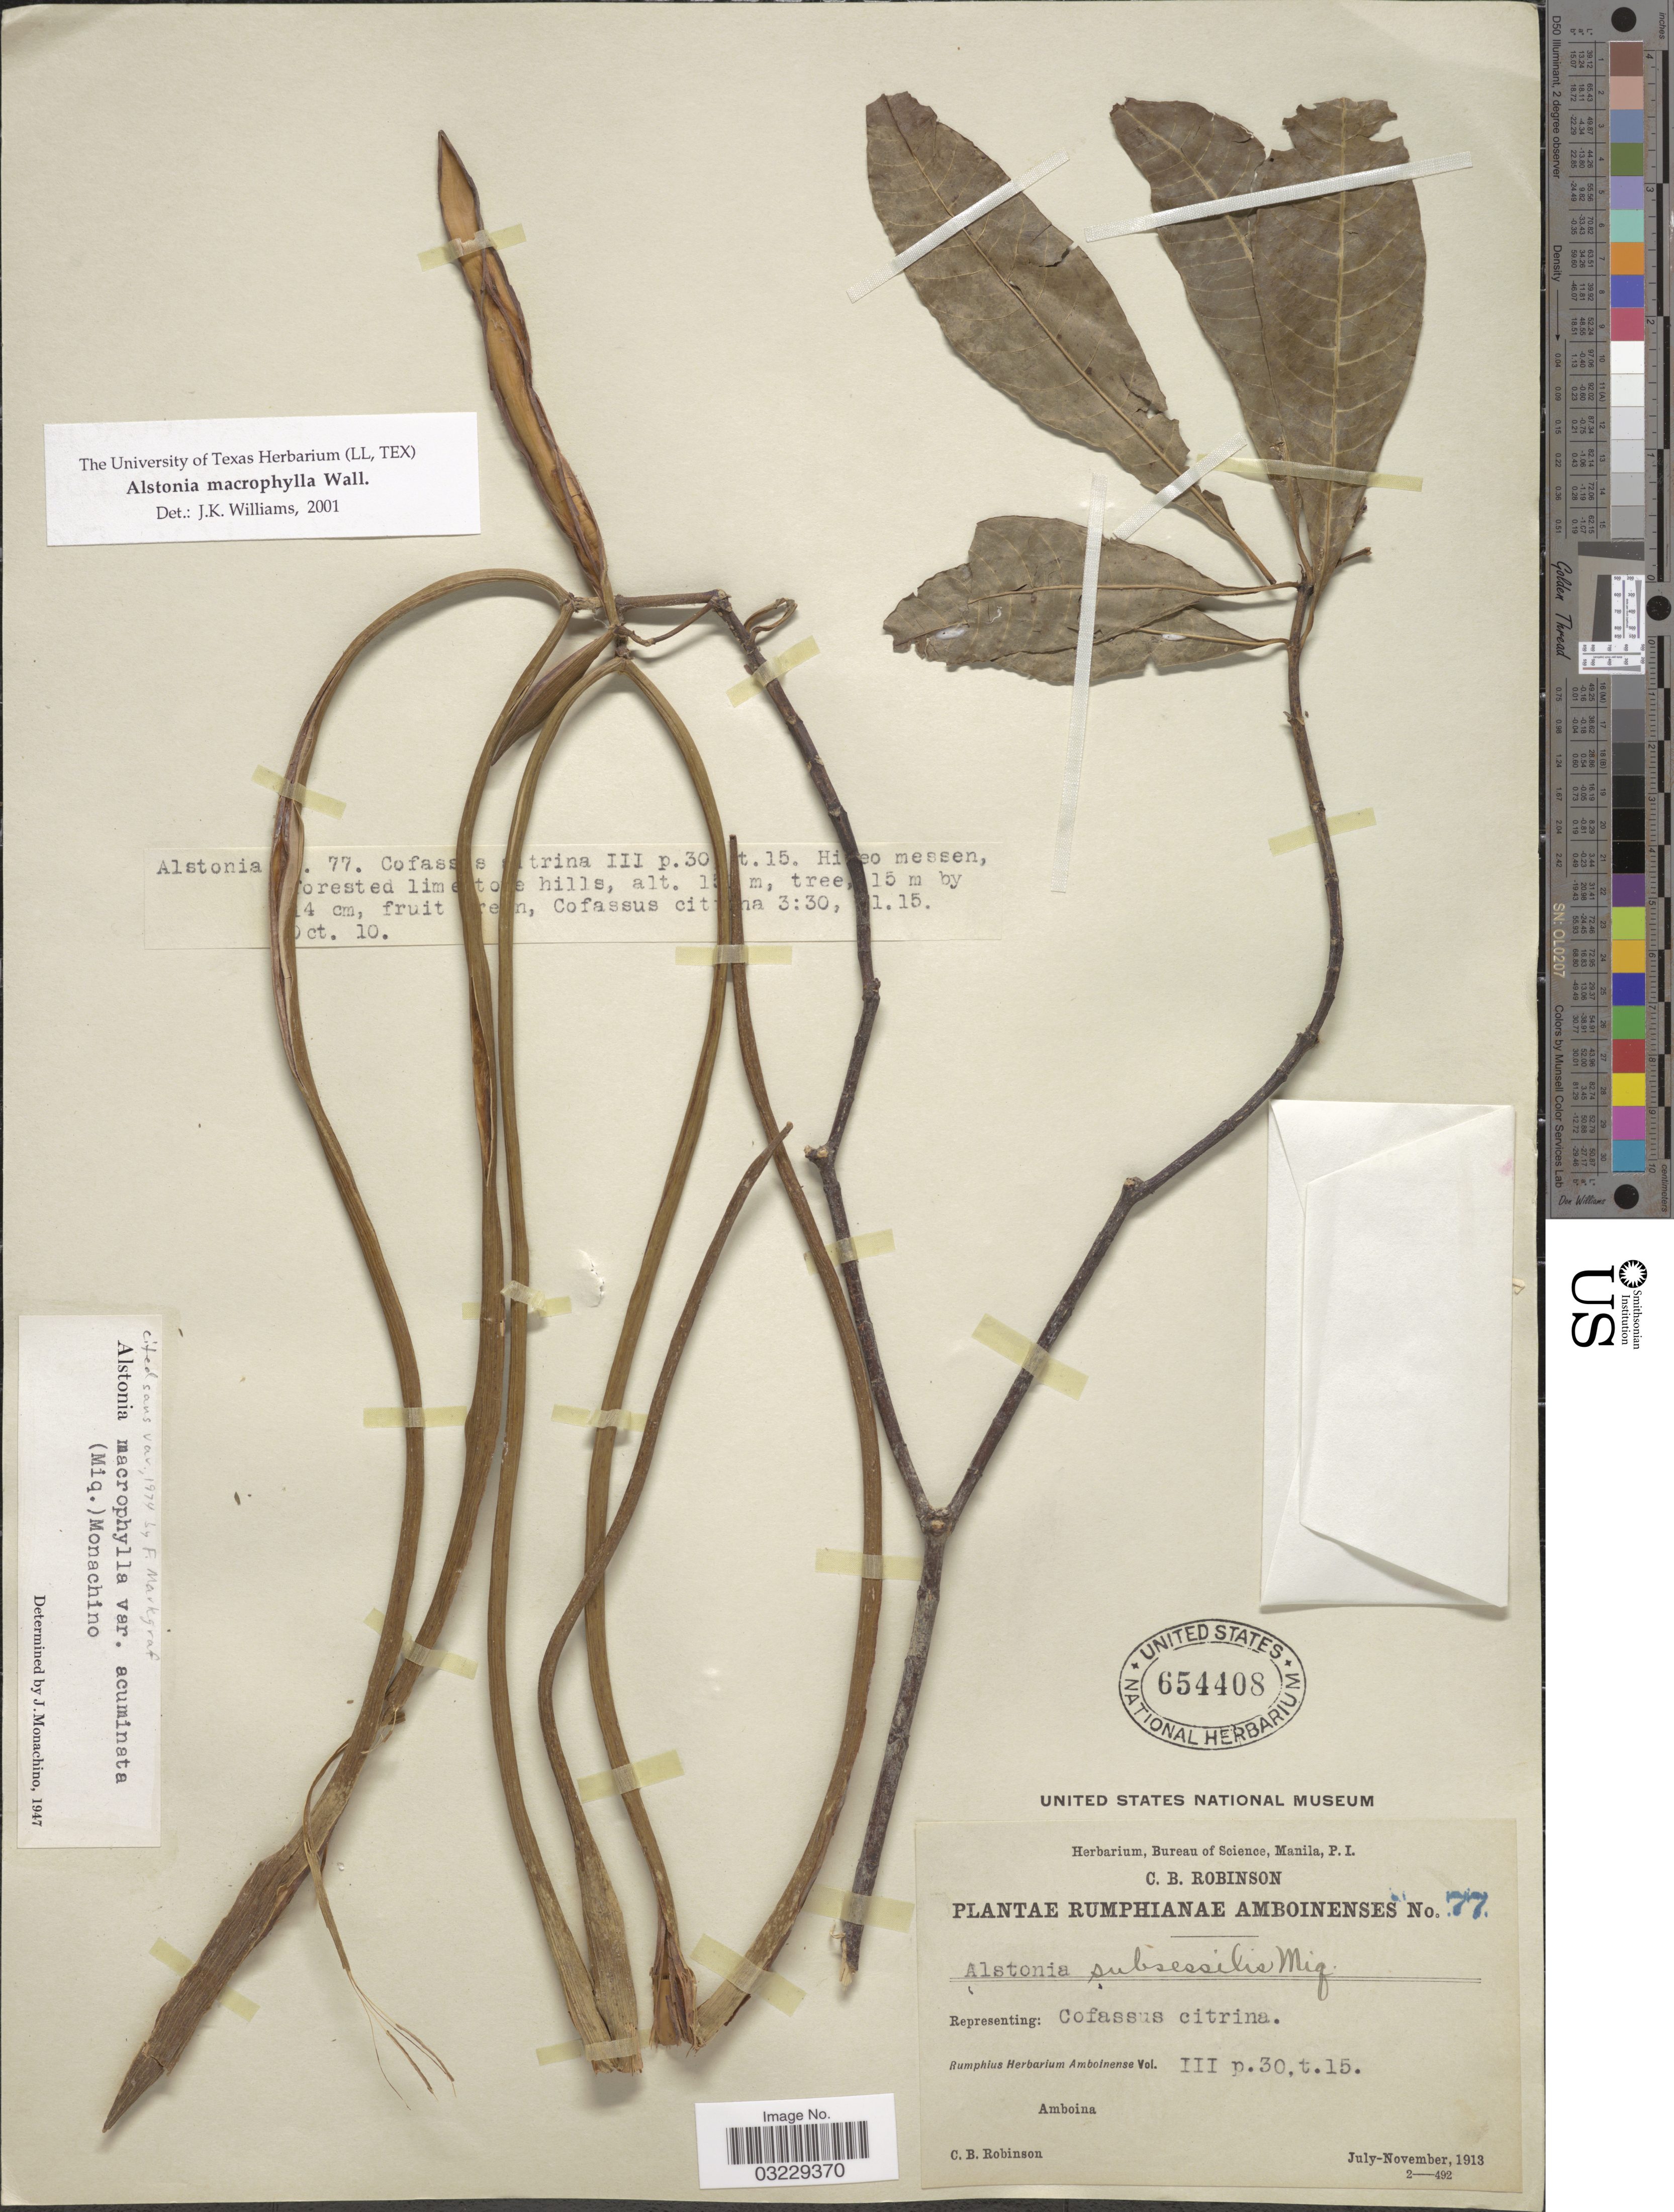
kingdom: Plantae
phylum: Tracheophyta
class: Magnoliopsida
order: Gentianales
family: Apocynaceae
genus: Alstonia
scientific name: Alstonia macrophylla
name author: Wall. ex G. Don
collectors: C. Robinson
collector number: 77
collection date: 1913-10-10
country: Indonesia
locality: Amboina.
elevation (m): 150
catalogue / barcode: US 654408